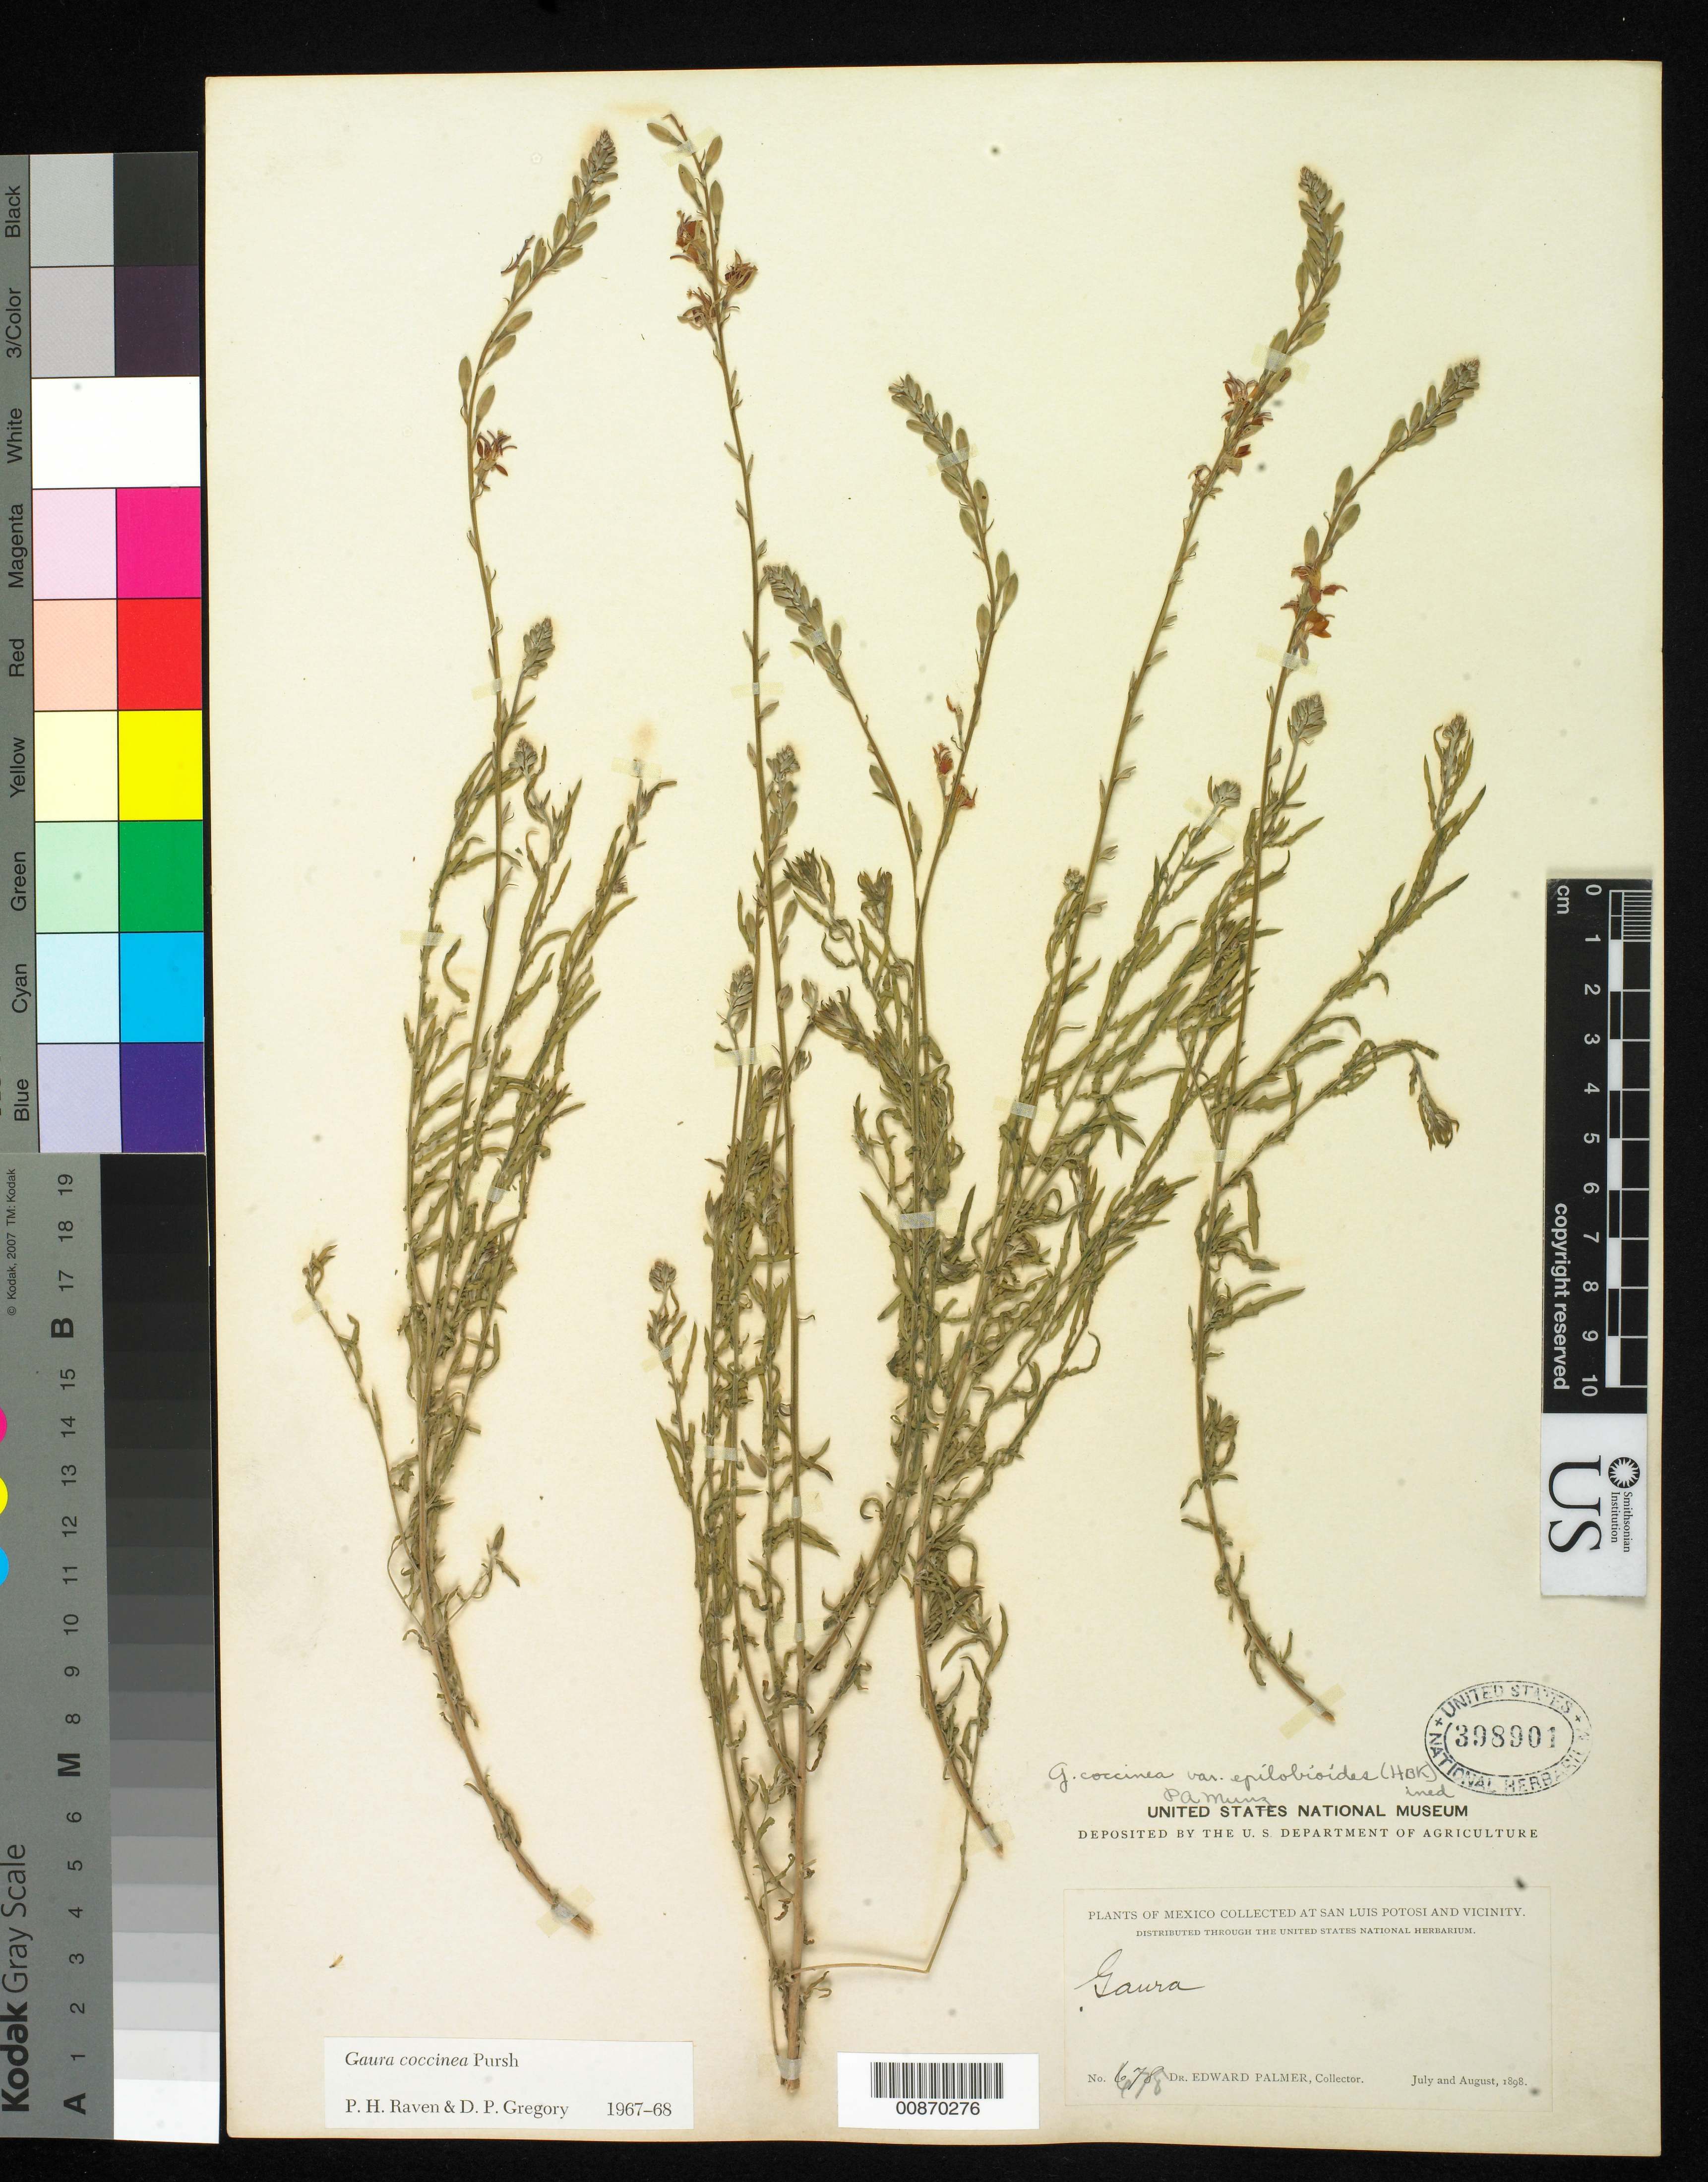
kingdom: Plantae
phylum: Tracheophyta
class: Magnoliopsida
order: Myrtales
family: Onagraceae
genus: Oenothera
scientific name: Oenothera suffrutescens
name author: (Ser.) W.L. Wagner & Hoch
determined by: Wagner, W. L., (BOT), Smithsonian Institution - National Museum of Natural History (UNITED STATES)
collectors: E. Palmer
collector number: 678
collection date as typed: Jul 1898 to -- Aug 1898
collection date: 1898-07/1898-08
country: Mexico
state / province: San Luis Potosí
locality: San Luis Potosí and vicinity.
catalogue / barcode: US 398901